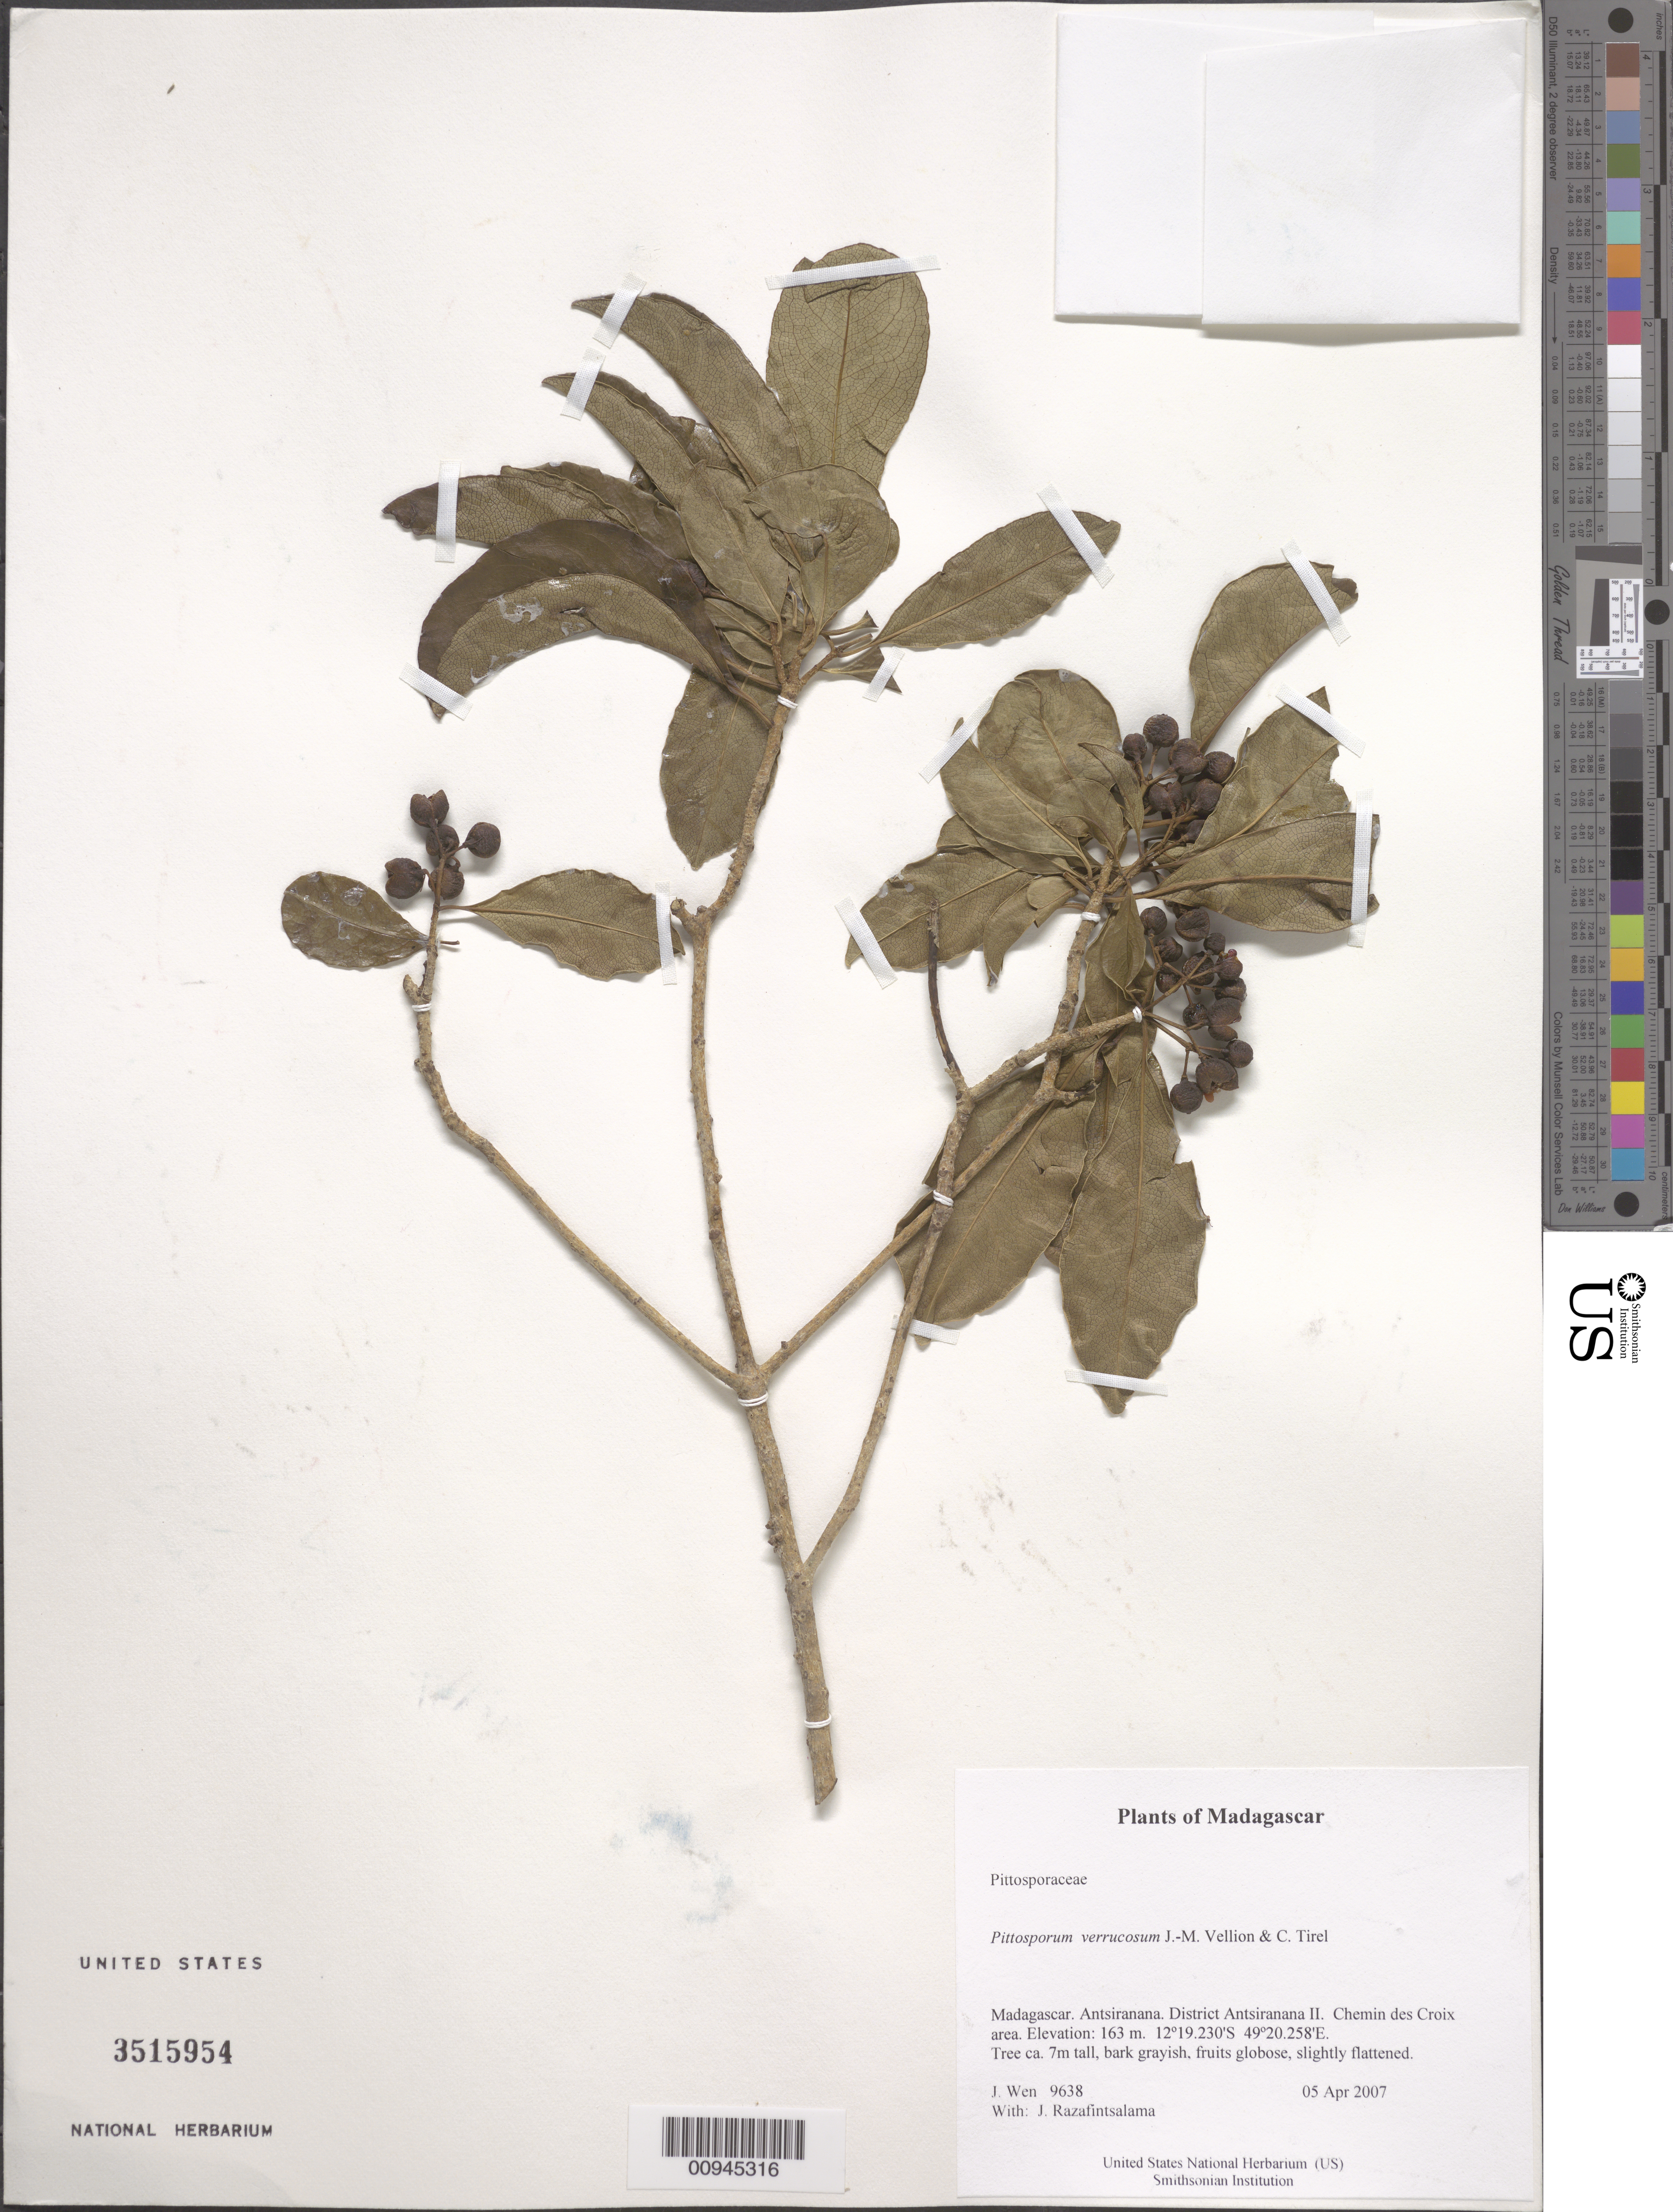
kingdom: Plantae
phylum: Tracheophyta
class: Magnoliopsida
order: Apiales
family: Pittosporaceae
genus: Pittosporum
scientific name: Pittosporum verrucosum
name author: Vellion & Tirel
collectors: J. Wen & J. Razafintsalama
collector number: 9638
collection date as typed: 05 Apr 2007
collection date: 2007-04-05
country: Madagascar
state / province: Diana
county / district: Antsiranana II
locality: District Antsiranana II. Chemin des Croix area.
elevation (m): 163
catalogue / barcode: US 3515954